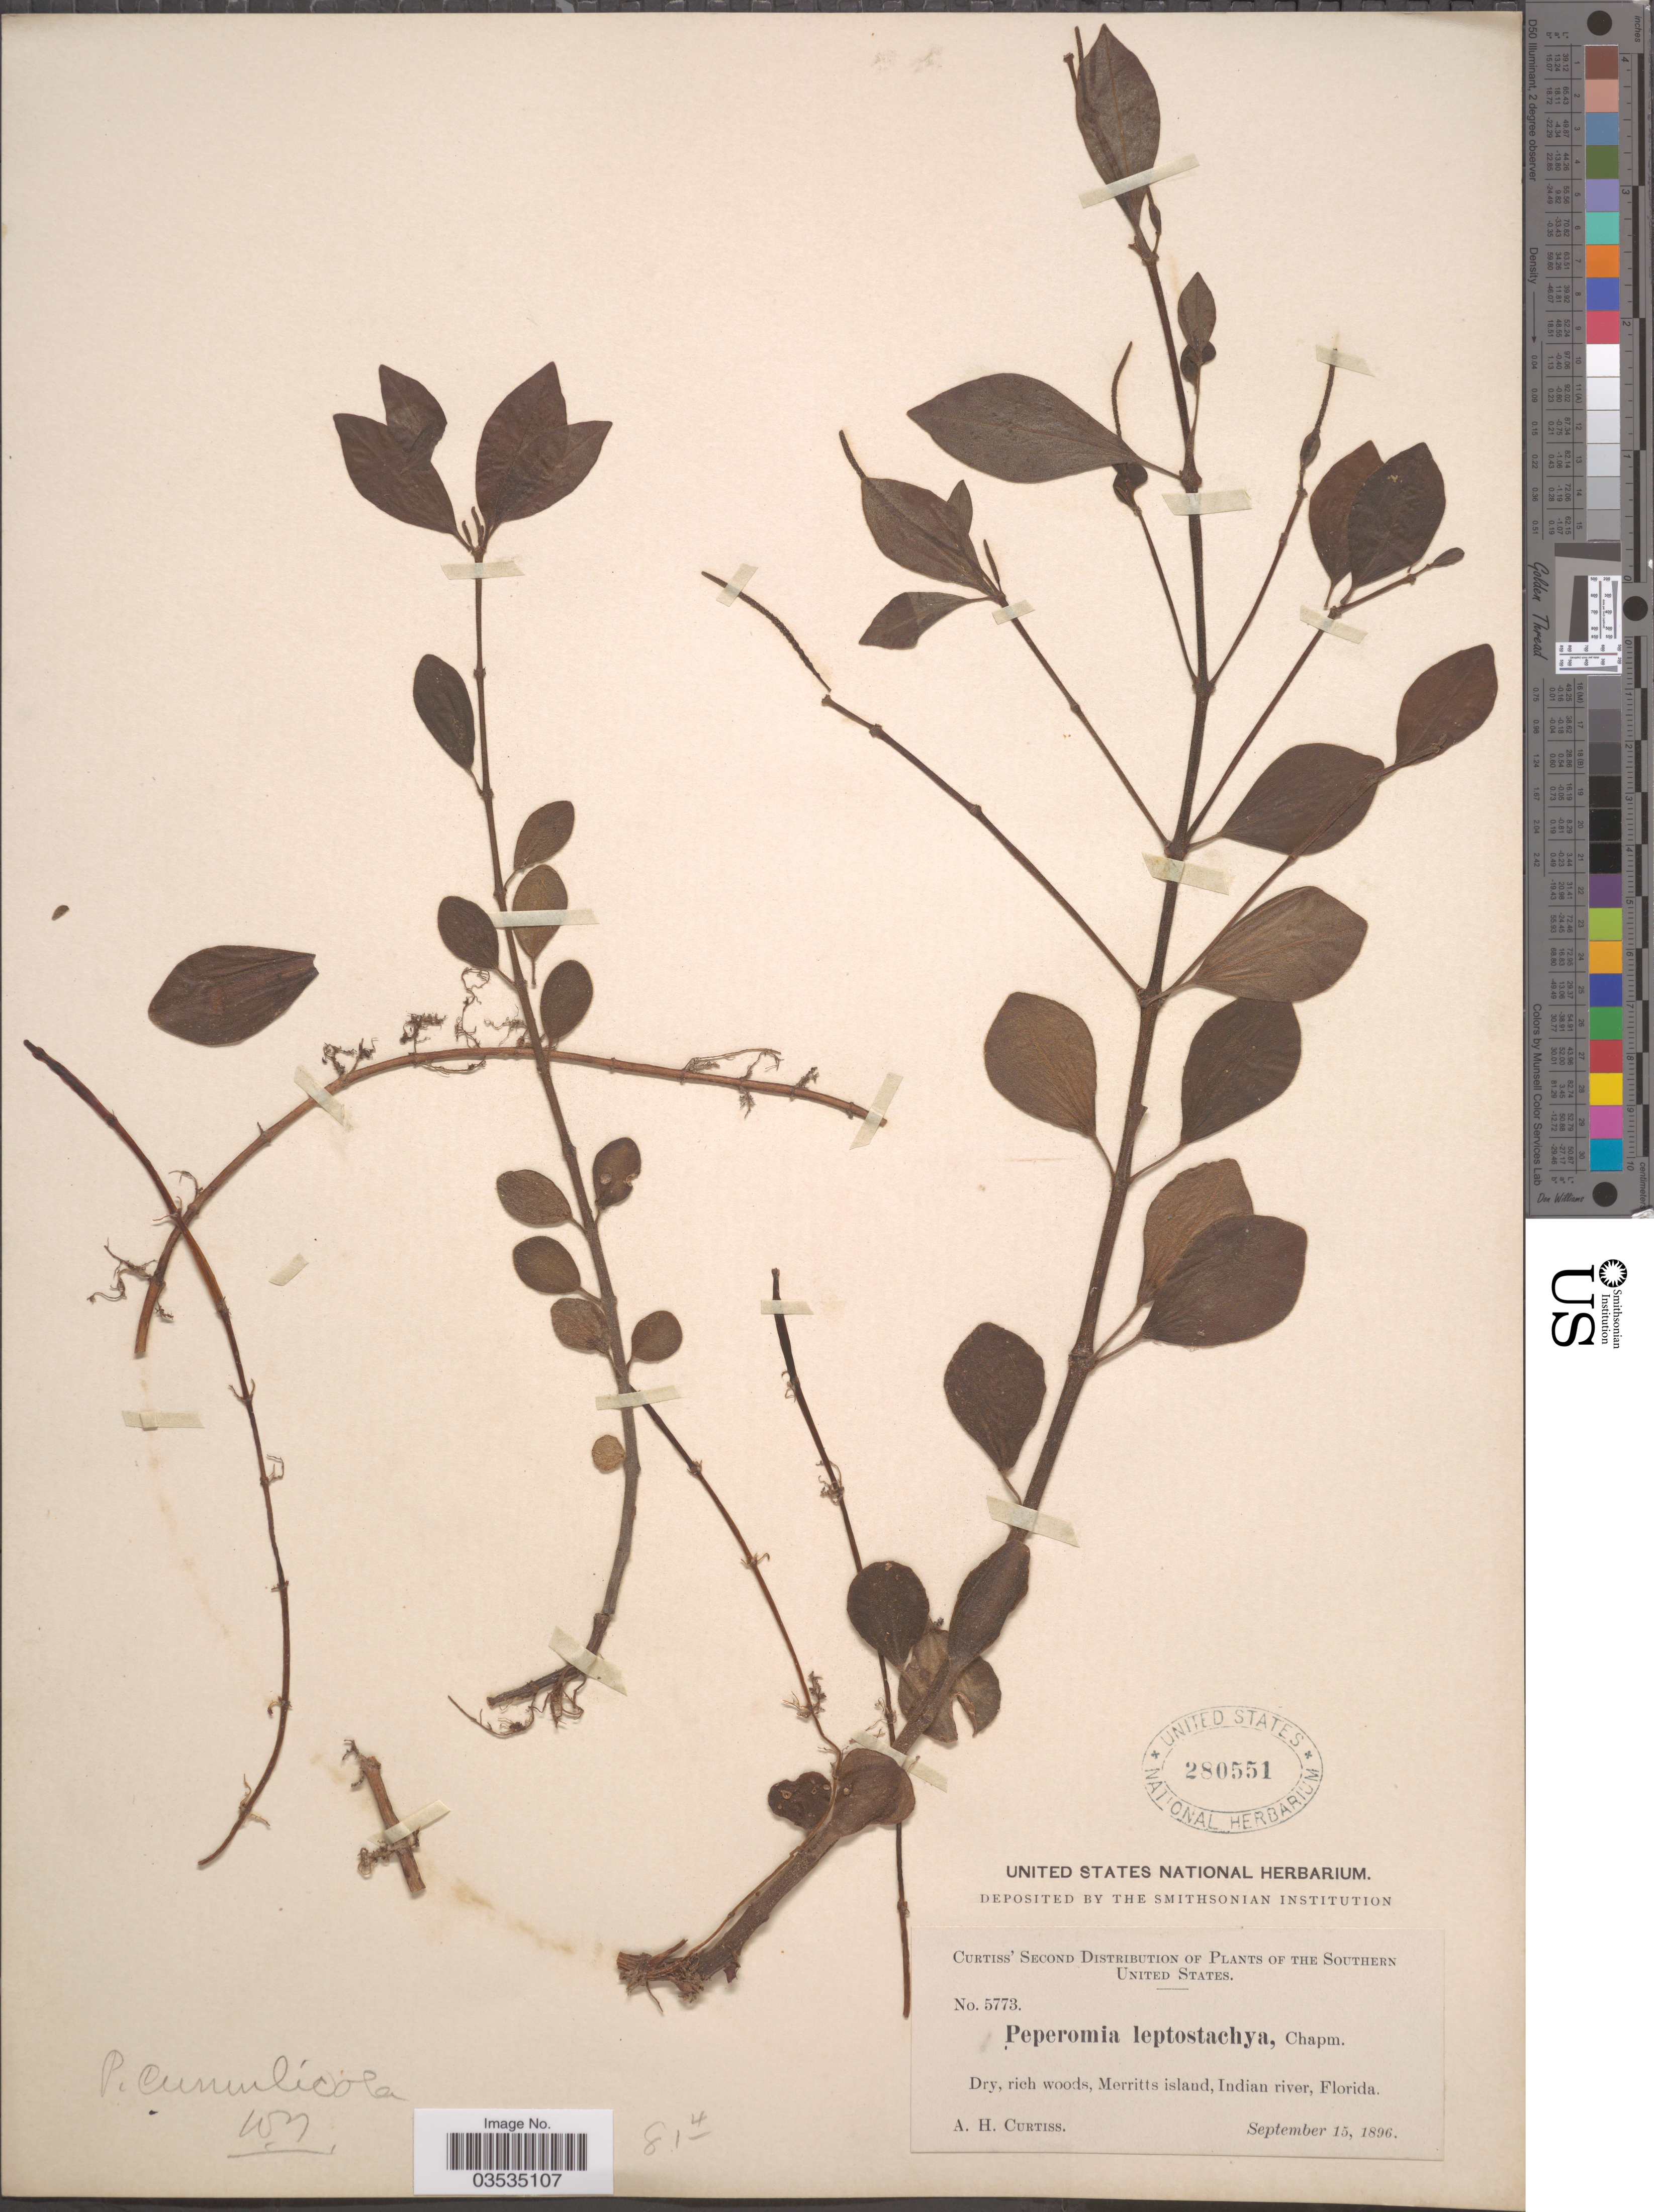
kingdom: Plantae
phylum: Tracheophyta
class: Magnoliopsida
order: Piperales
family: Piperaceae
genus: Peperomia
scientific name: Peperomia humilis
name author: (Vahl) A. Dietr.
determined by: Jiménez, José Estaban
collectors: A. H. Curtiss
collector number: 5773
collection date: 1896-09-15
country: United States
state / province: Florida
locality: Southern United States. Merritts island, Indian river.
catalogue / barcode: US 280551